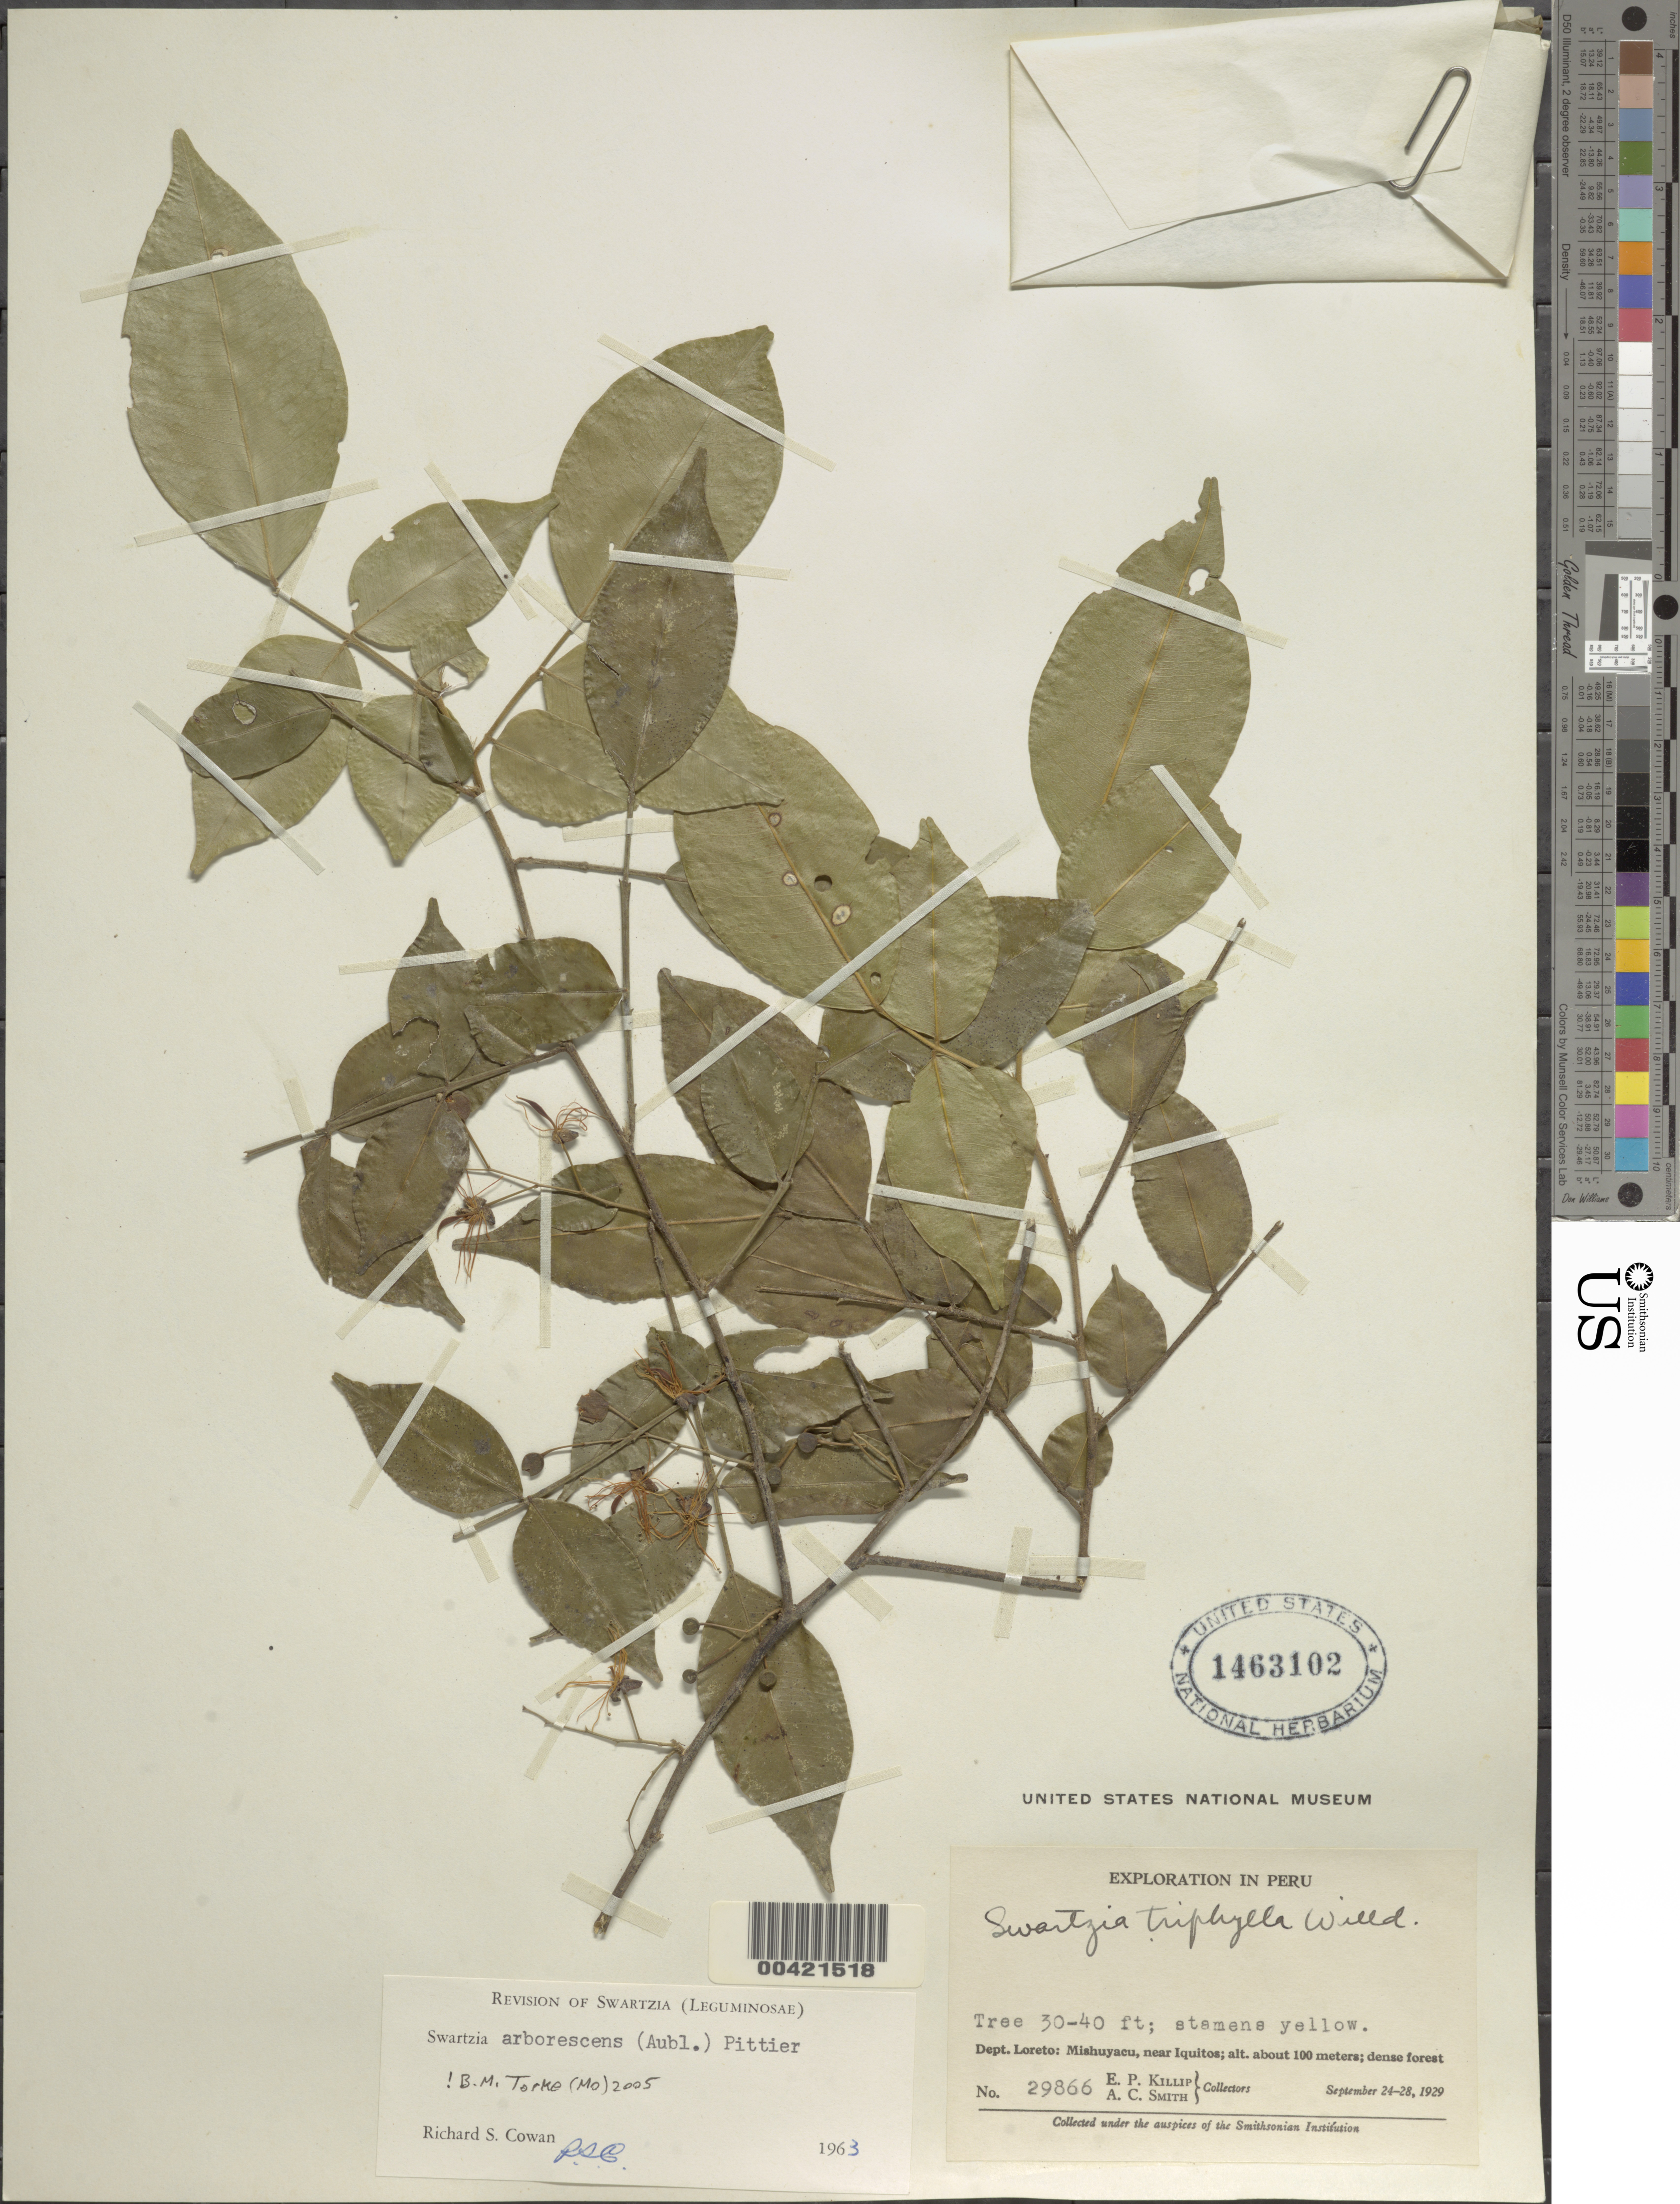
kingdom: Plantae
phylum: Tracheophyta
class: Magnoliopsida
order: Fabales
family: Fabaceae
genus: Swartzia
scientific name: Swartzia arborescens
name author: (Aubl.) Pittier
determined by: Cowan, R. S.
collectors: E. P. Killip & A. C. Smith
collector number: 29866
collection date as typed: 24 Sep 1929 to 28 Sep 1929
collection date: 1929-09-24/1929-09-28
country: Peru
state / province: Loreto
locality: Mishuyacu, near Iquitos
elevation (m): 100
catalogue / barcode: US 1463102